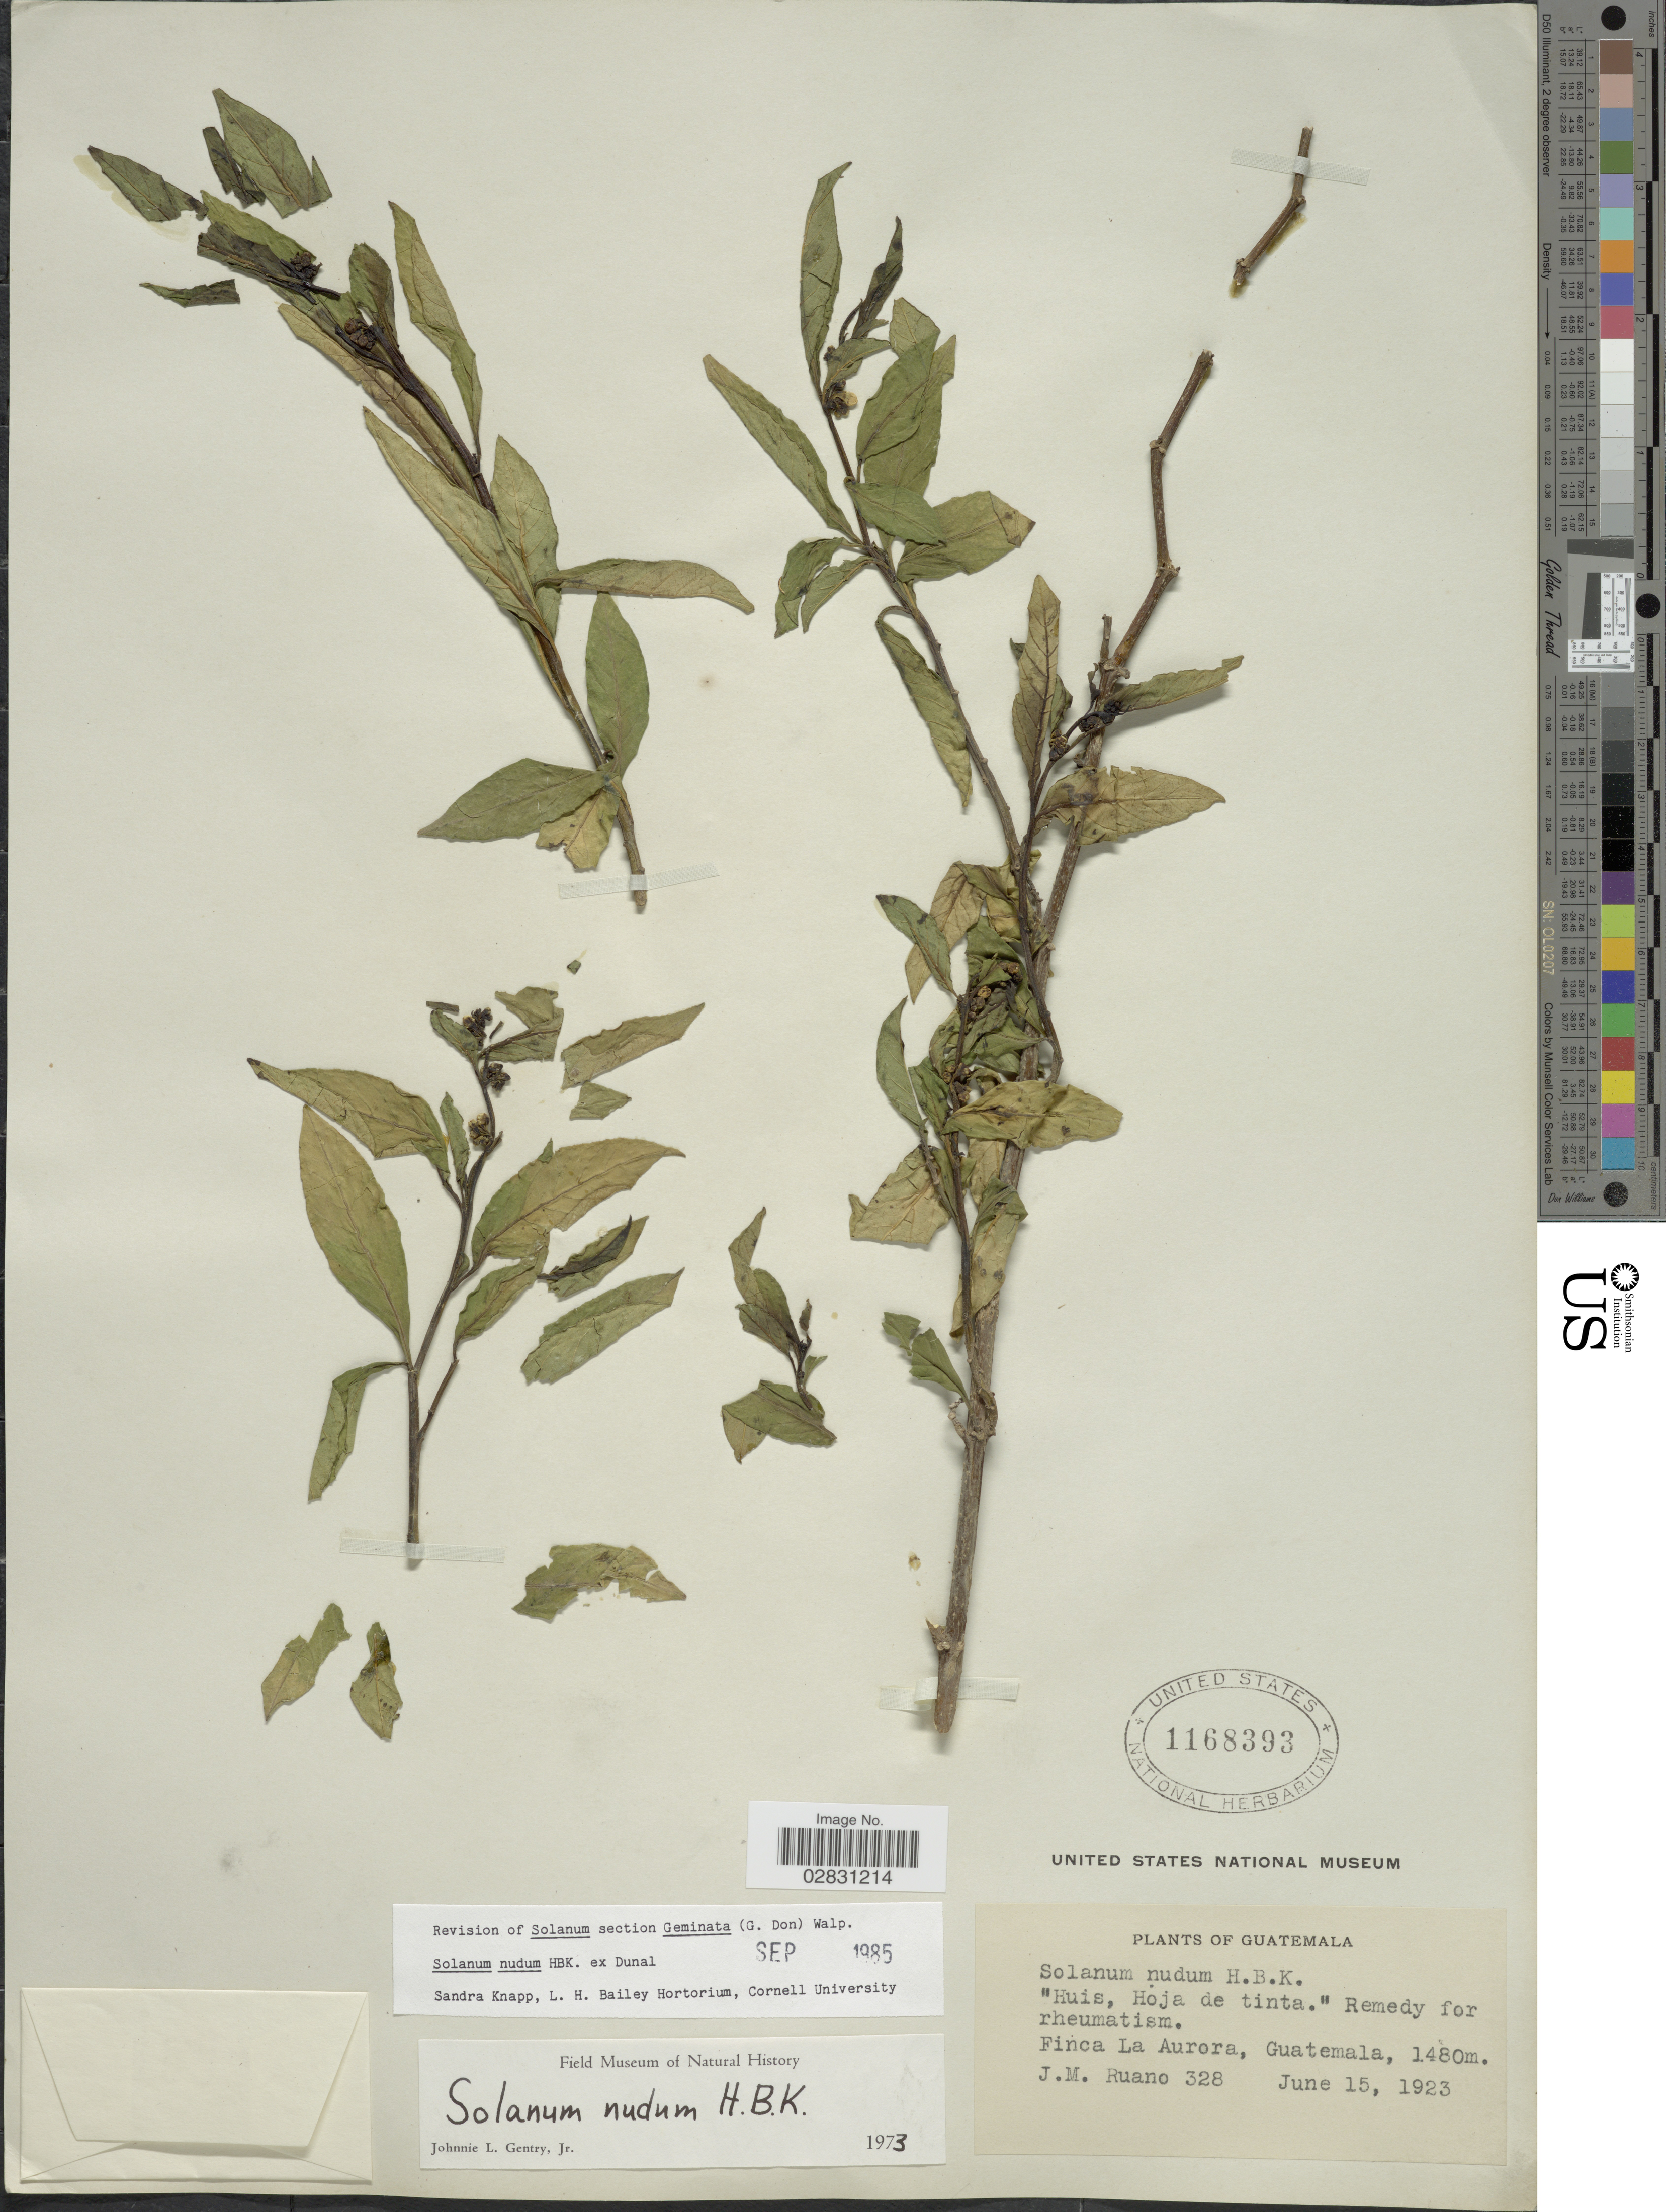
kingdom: Plantae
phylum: Tracheophyta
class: Magnoliopsida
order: Solanales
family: Solanaceae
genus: Solanum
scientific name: Solanum nudum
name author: Humb. & Bonpl. ex Dunal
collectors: J. Ruano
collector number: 328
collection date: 1923-06-15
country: Guatemala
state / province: Guatemala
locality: Finca La Aurora.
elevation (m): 1480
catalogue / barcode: US 1168393